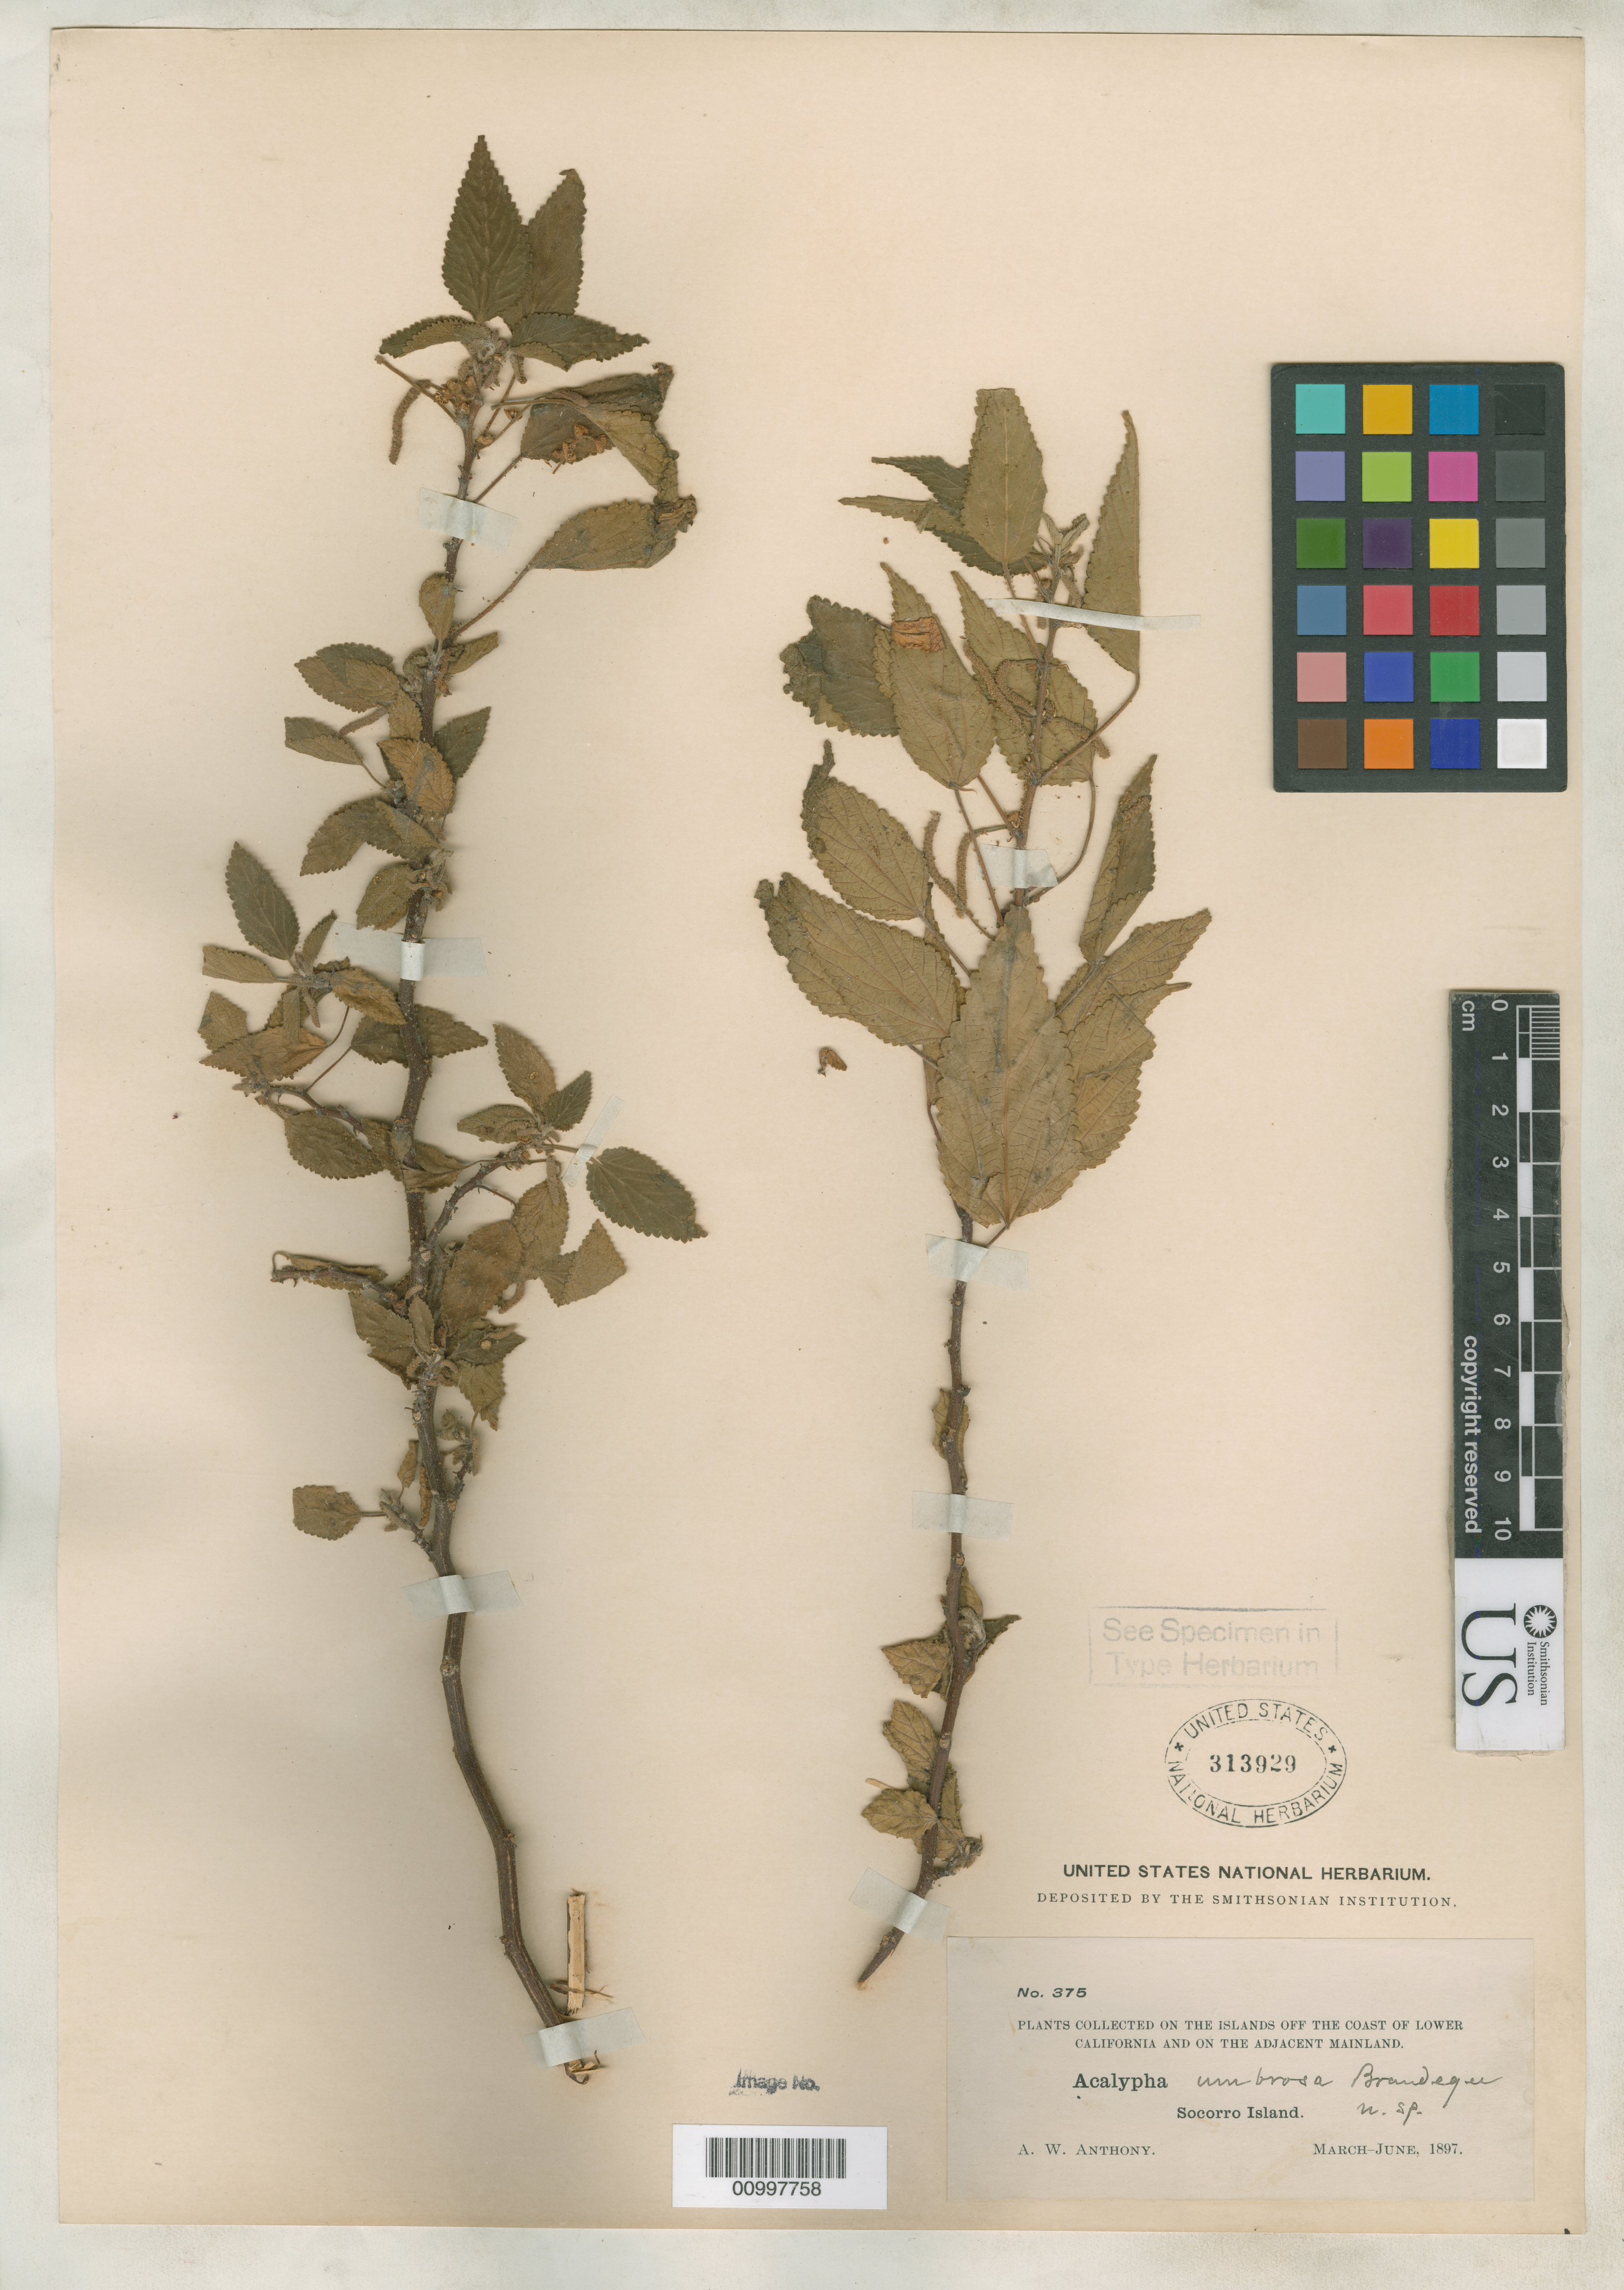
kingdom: Plantae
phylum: Tracheophyta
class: Magnoliopsida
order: Malpighiales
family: Euphorbiaceae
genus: Acalypha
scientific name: Acalypha umbrosa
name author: Brandegee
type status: Isotype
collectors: A. W. Anthony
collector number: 375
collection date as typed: Mar 1897 to -- Jun 1897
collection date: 1897-03/1897-06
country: Mexico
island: Socorro Island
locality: Socorro Island.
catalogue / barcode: US 313929